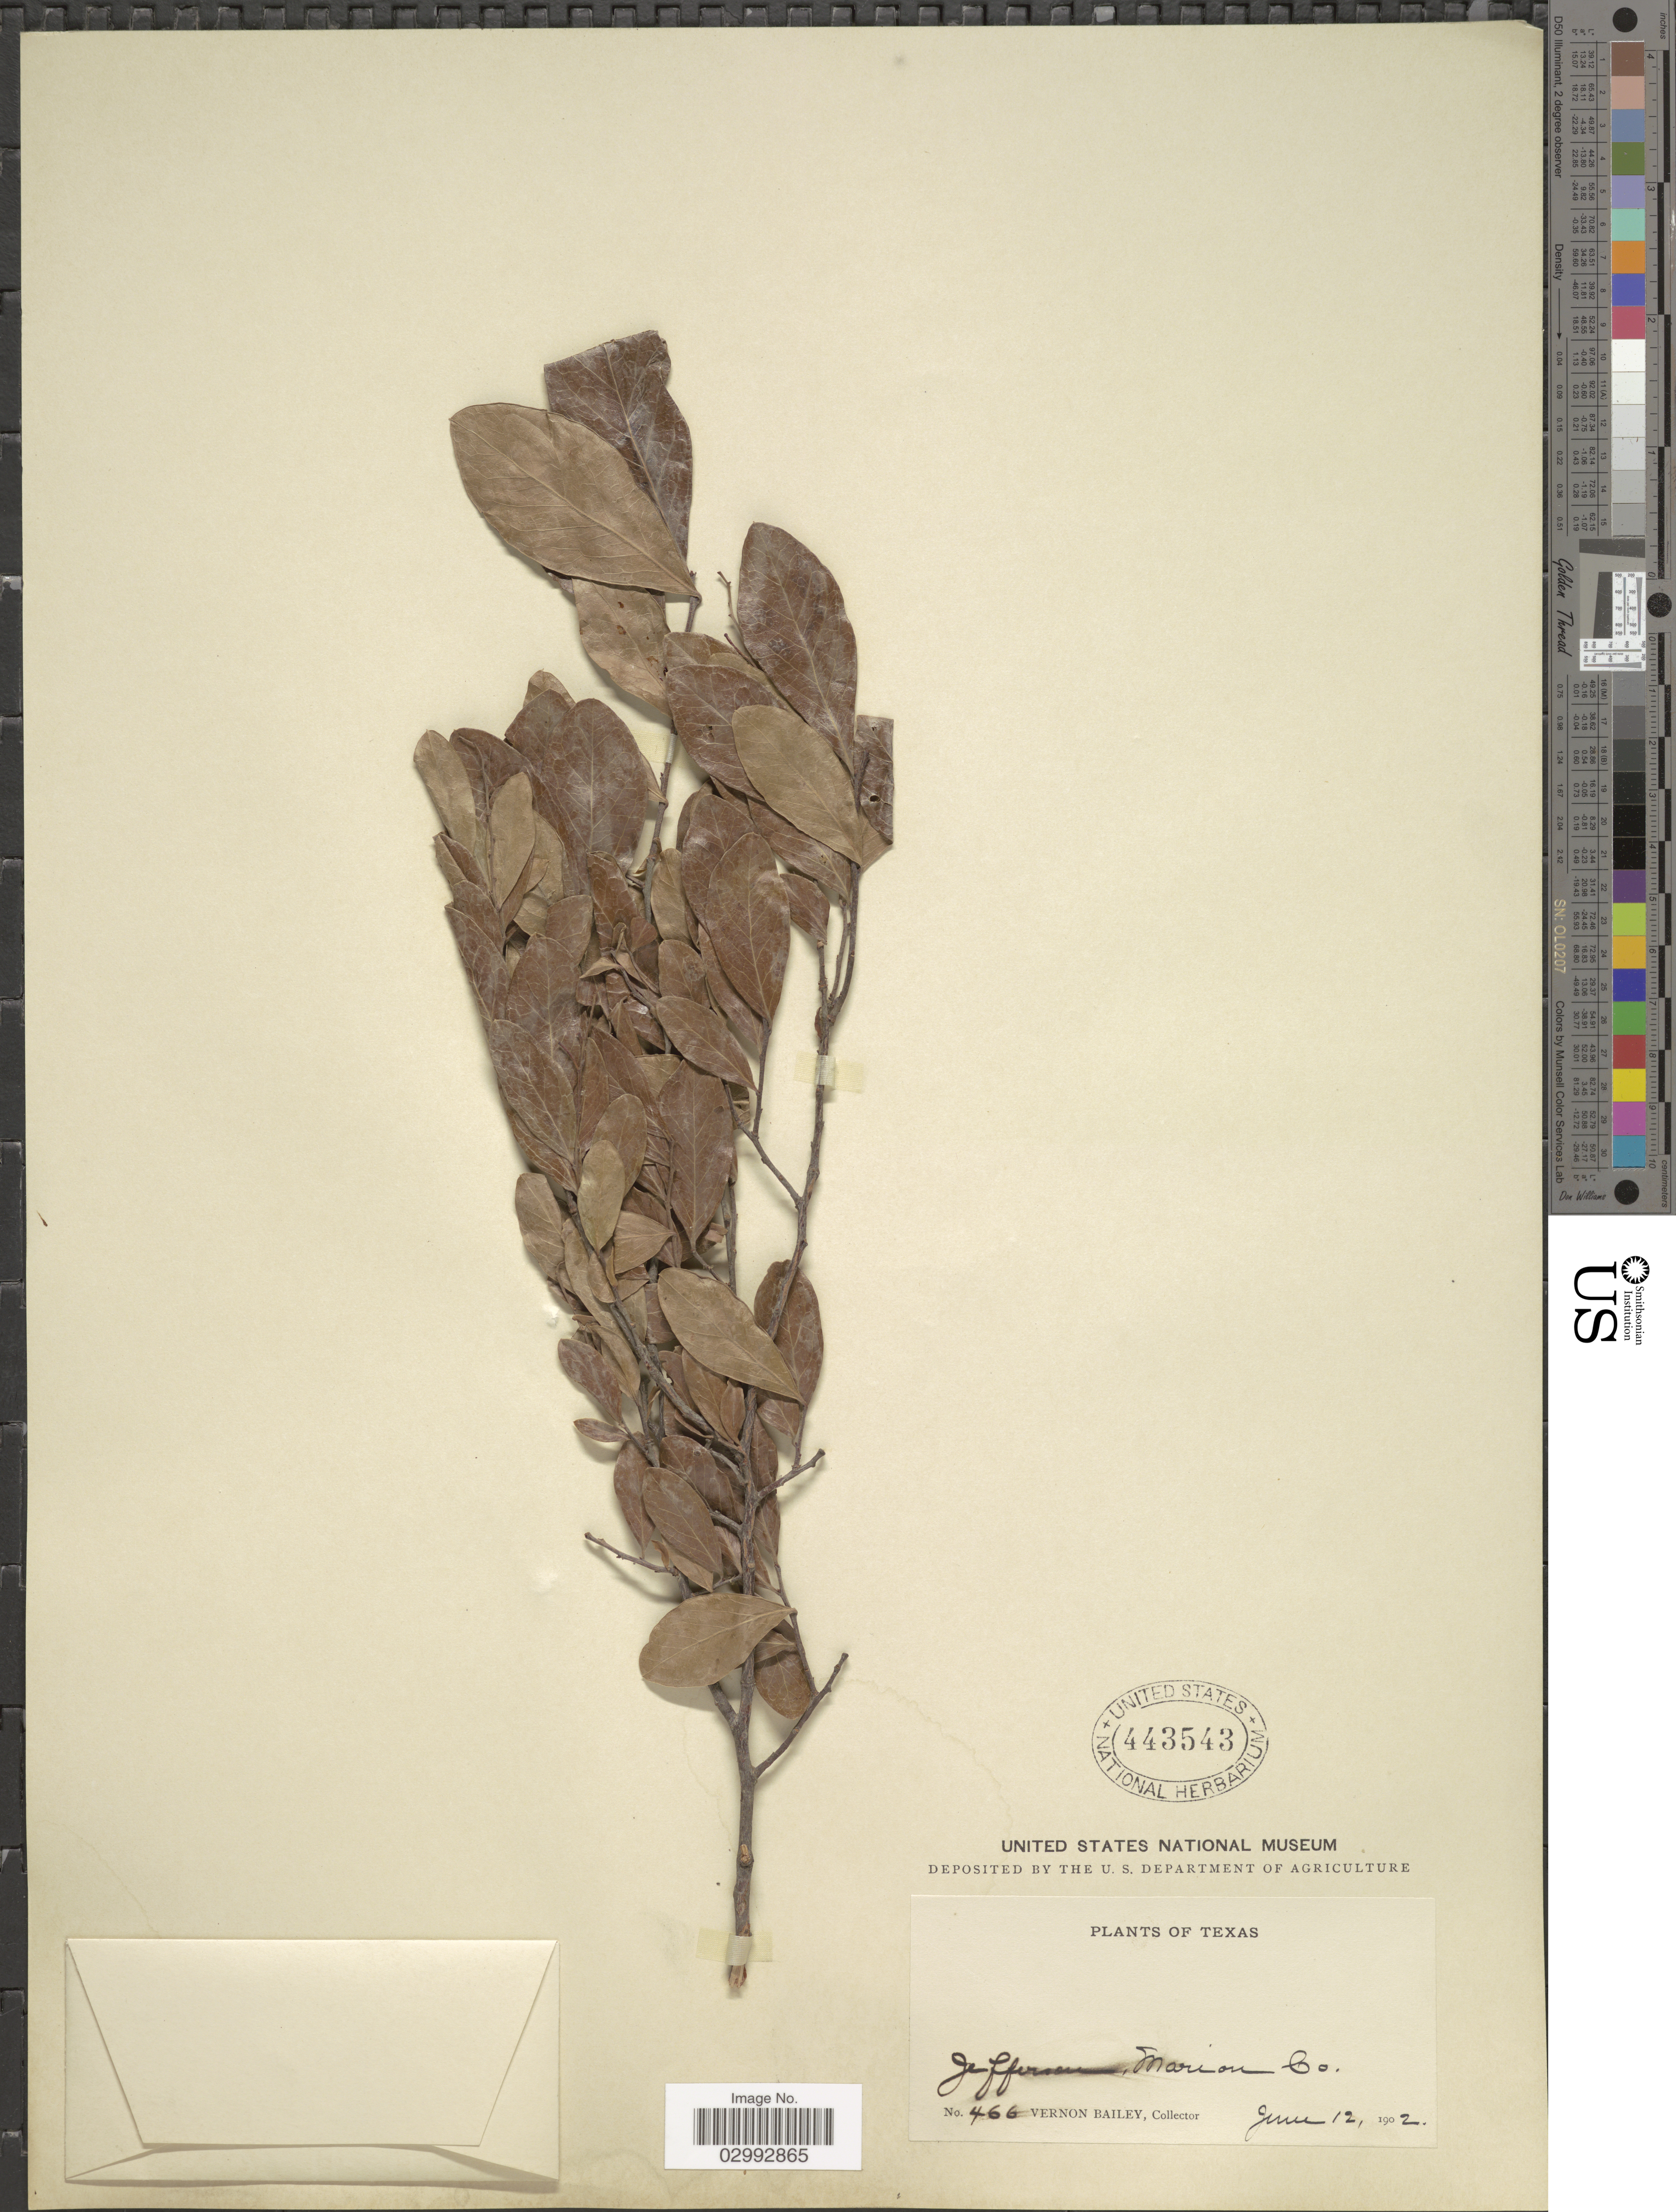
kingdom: Plantae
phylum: Tracheophyta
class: Magnoliopsida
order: Ericales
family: Ericaceae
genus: Batodendron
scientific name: Batodendron arboreum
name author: Nutt.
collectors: V. O. Bailey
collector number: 466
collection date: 1902-06-12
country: United States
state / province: Texas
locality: Jefferson, Marion Co.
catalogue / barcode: US 443543